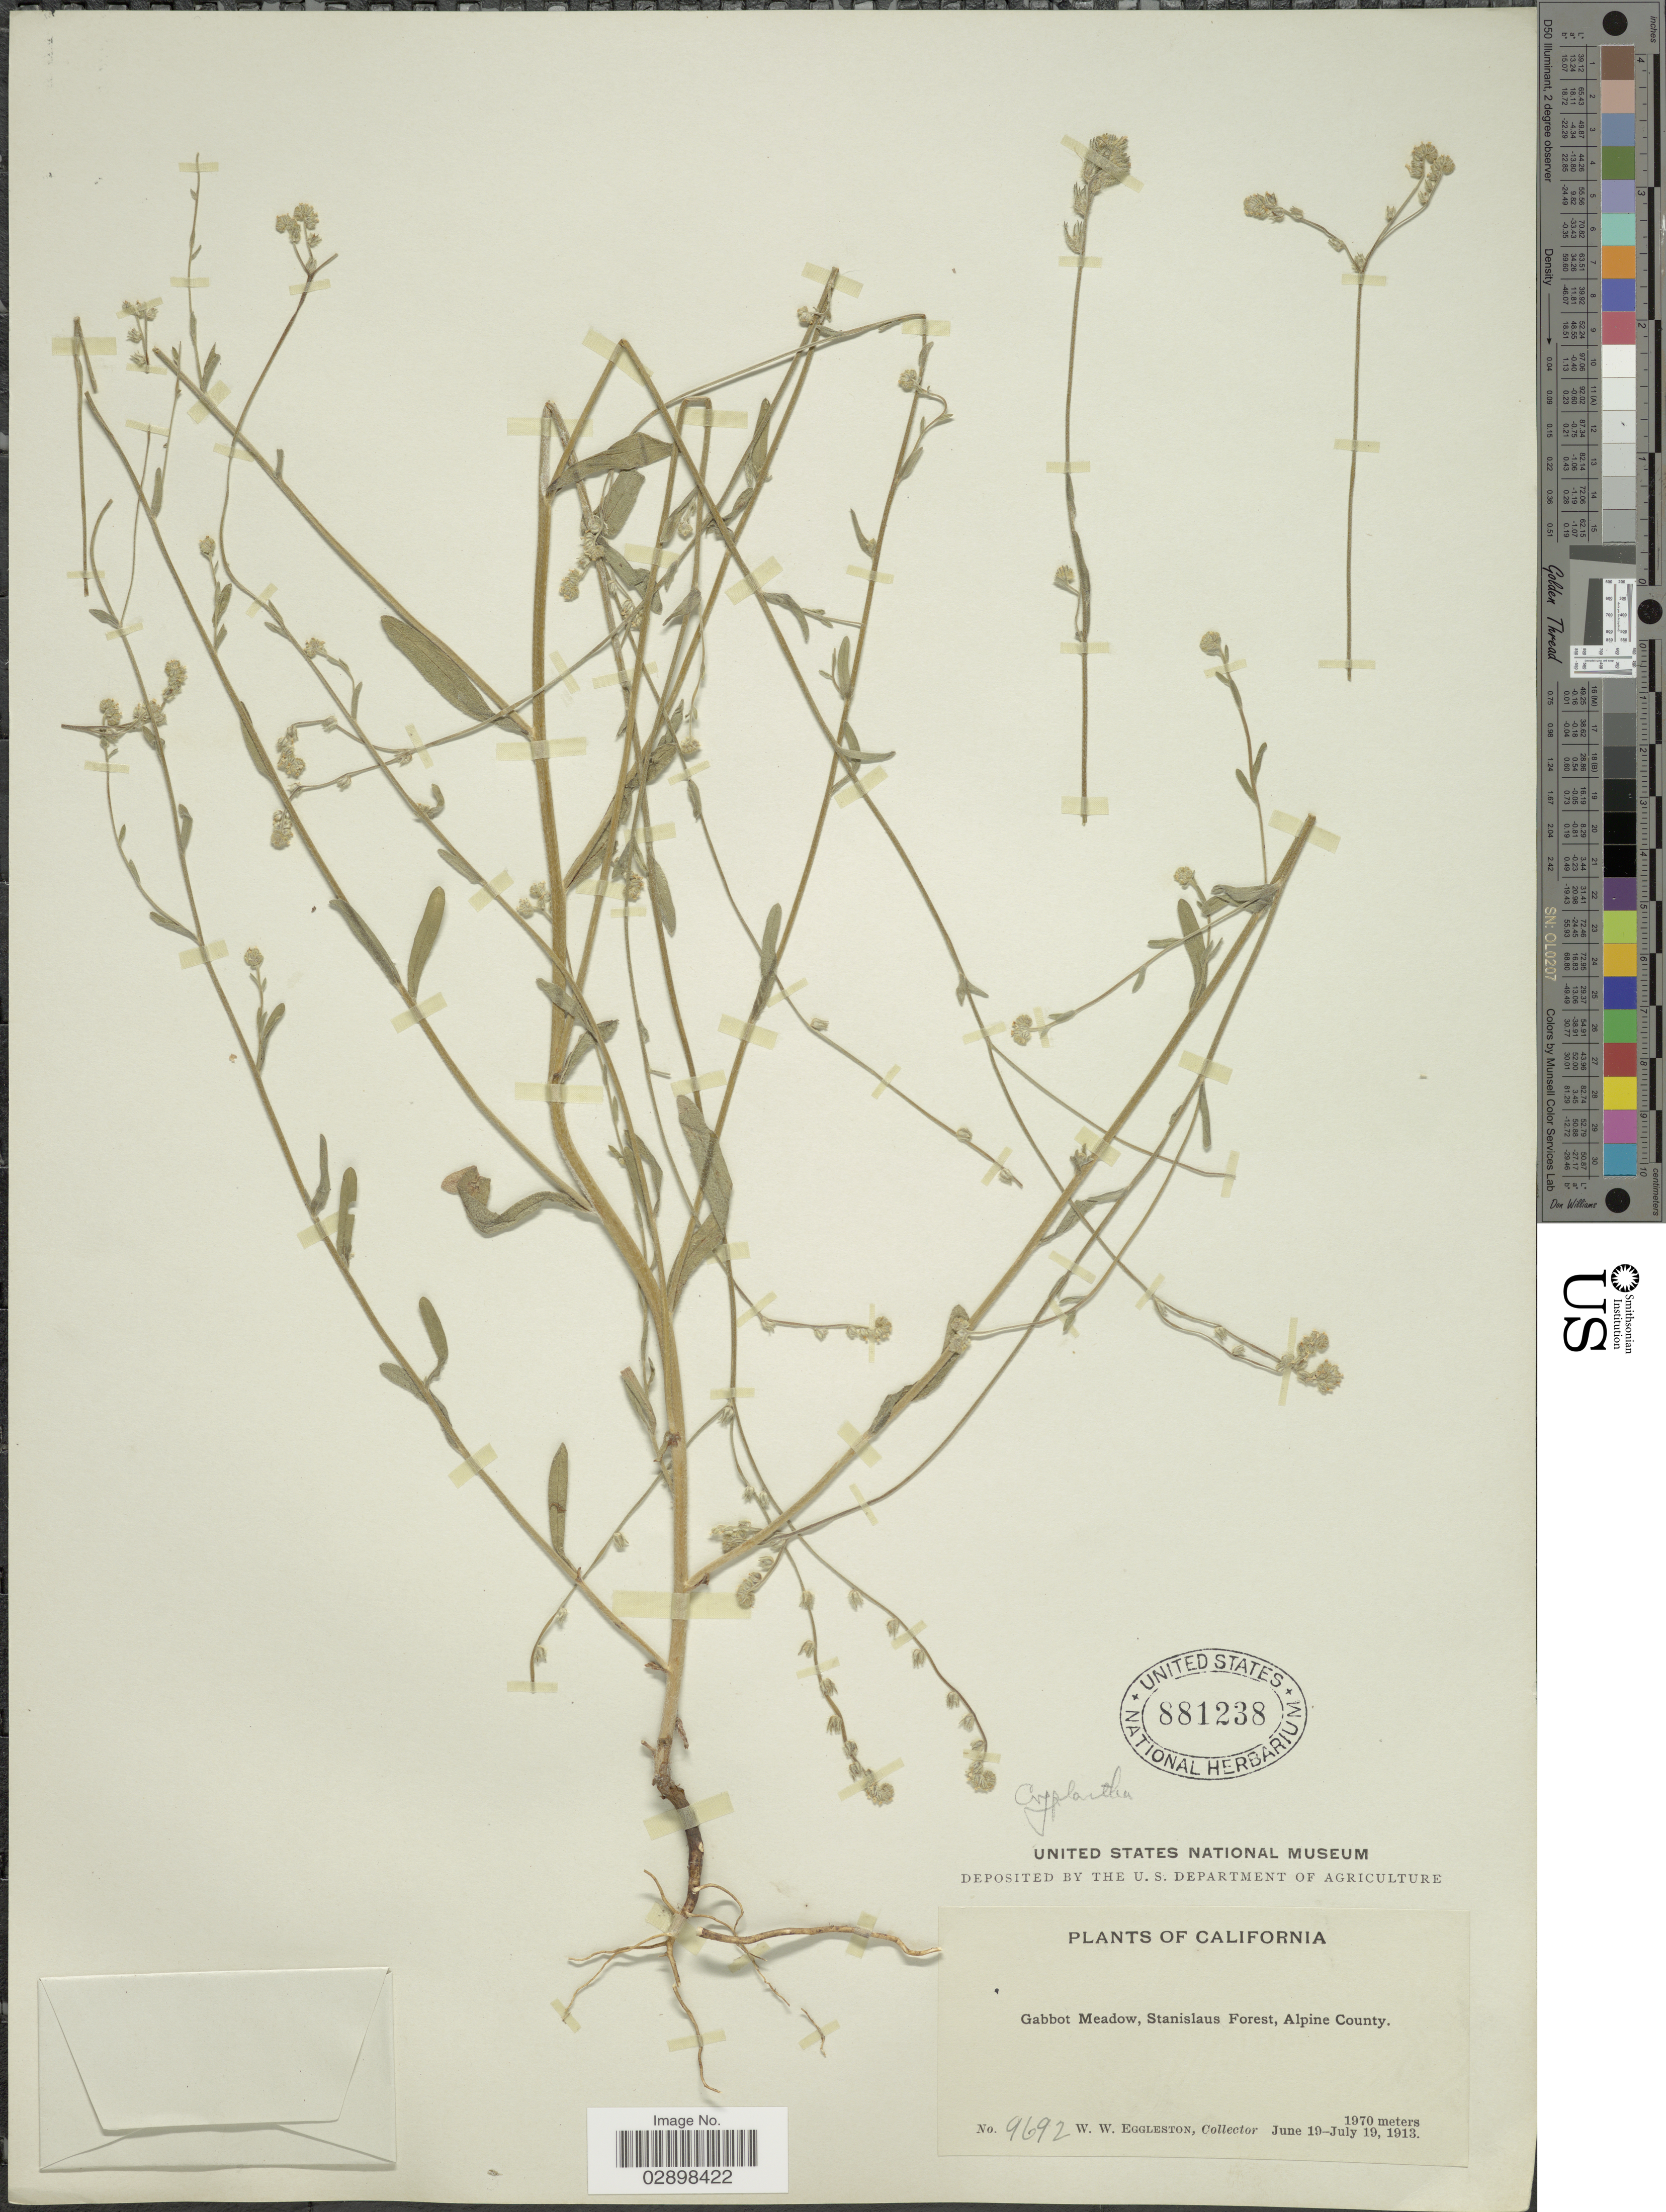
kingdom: Plantae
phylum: Tracheophyta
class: Magnoliopsida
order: Boraginales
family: Boraginaceae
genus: Cryptantha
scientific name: Cryptantha sp.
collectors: W. W. Eggleston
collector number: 9692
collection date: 1913-06-19/1913-07-19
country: United States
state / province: California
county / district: Alpine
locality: Gabbot Meadow, Stanislaus Forest, Alpine County.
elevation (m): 1970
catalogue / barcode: US 881238